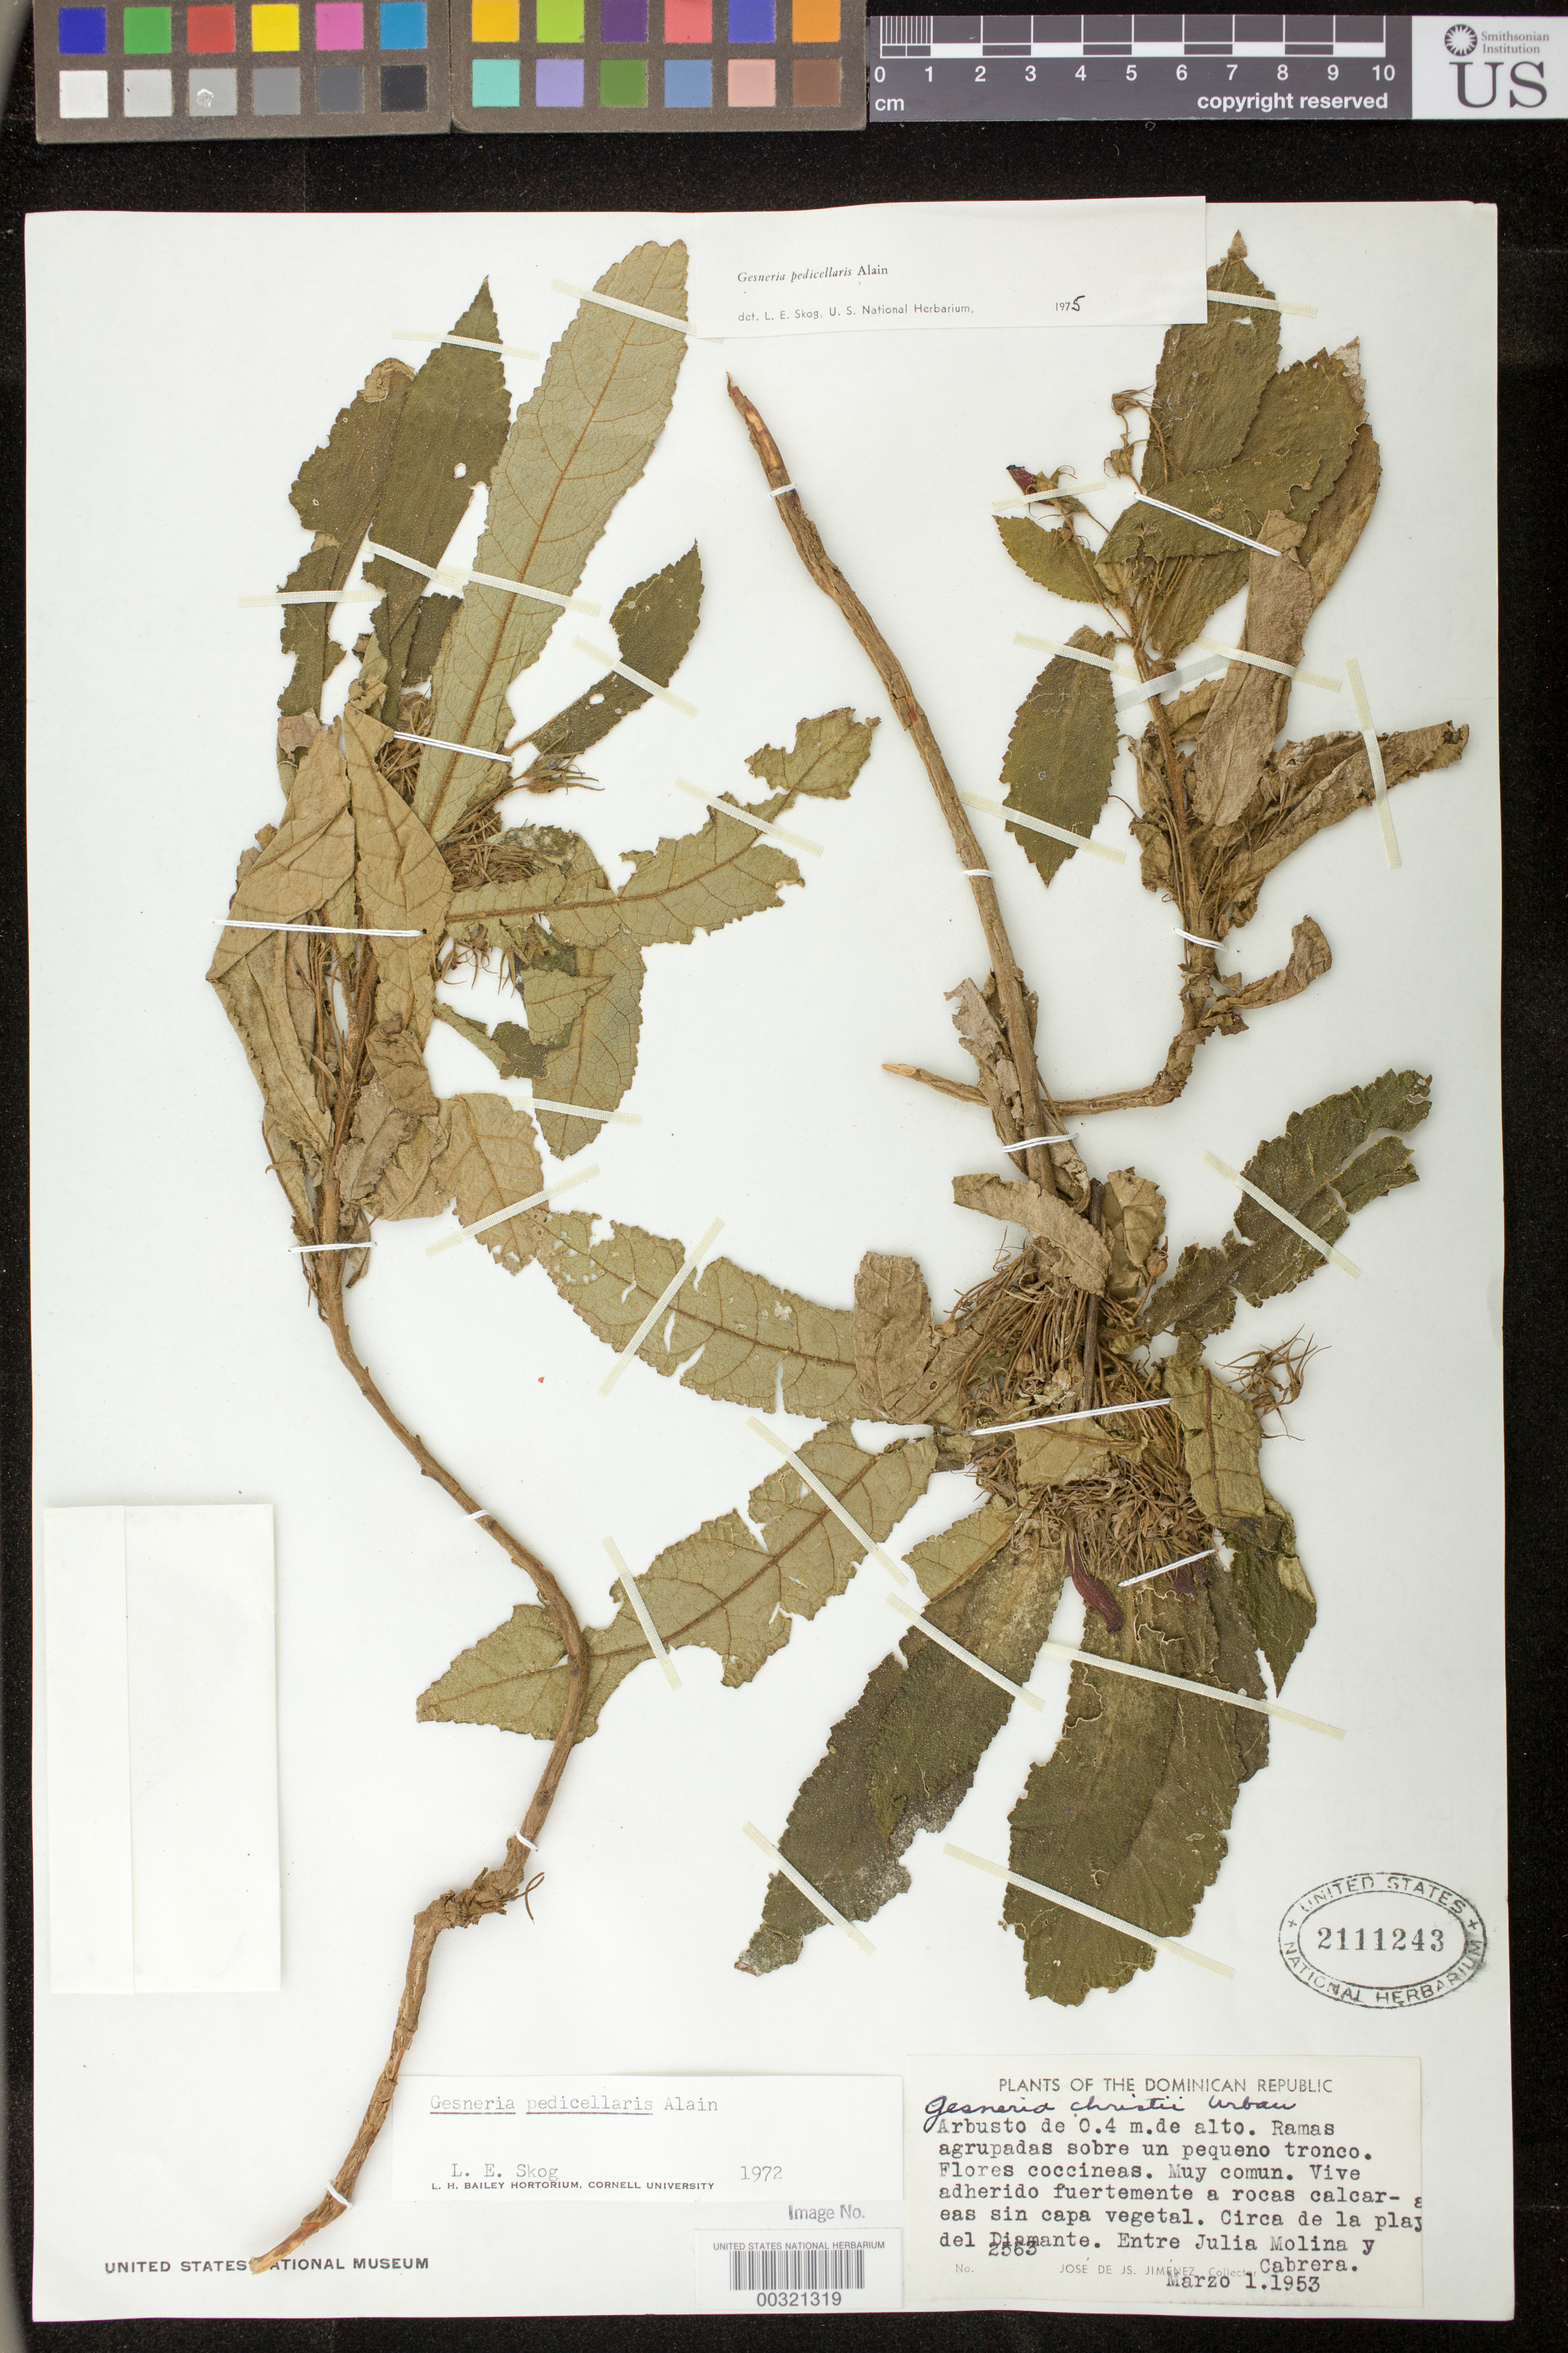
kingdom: Plantae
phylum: Tracheophyta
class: Magnoliopsida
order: Lamiales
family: Gesneriaceae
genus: Gesneria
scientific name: Gesneria pedicellaris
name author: Alain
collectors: J. J. Jiménez Almonte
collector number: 2563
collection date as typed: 01 Mar 1953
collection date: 1953-03-01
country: Dominican Republic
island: Hispaniola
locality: Near la playa del Diamante, between Julia Molina and Cabrera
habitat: In the cracks of limestone rocks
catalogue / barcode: US 2111243